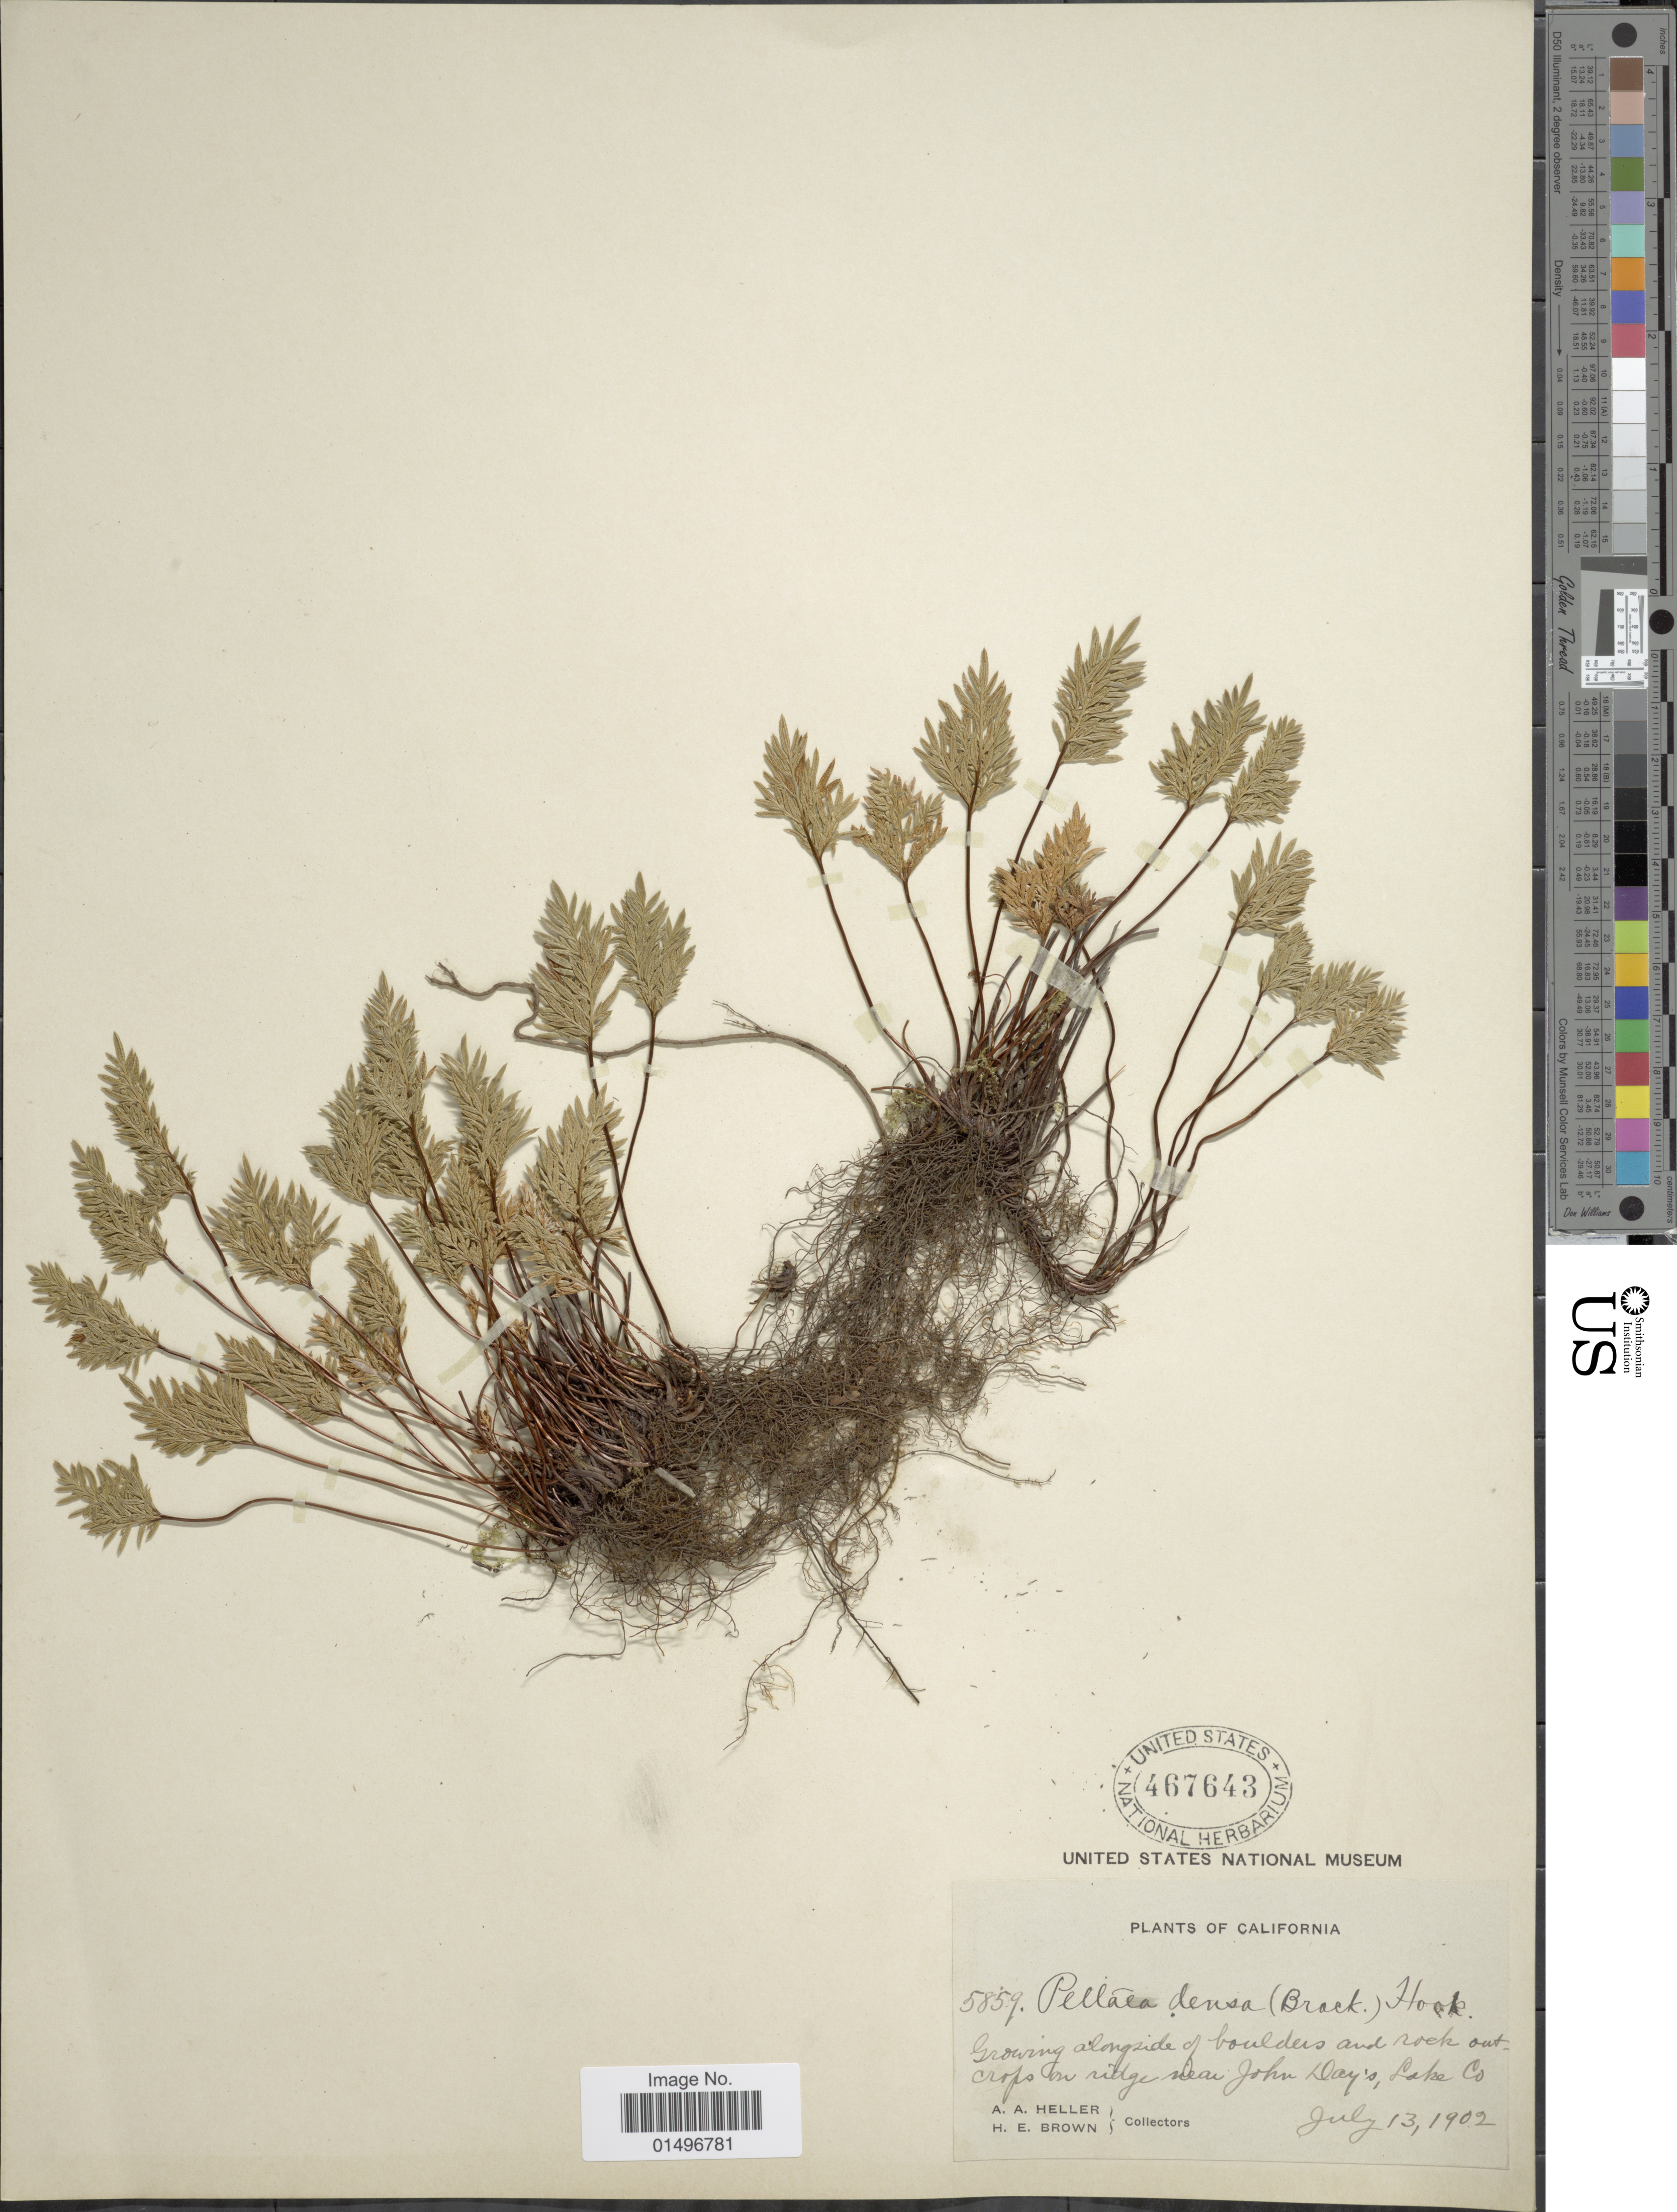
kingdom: Plantae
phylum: Tracheophyta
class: Polypodiopsida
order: Polypodiales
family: Pteridaceae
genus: Aspidotis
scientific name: Aspidotis densa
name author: (Brack.) Lellinger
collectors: A. A. Heller & H. E. Brown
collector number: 5859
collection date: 1902-07-13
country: United States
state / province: California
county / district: Lake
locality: California, near John Day's, Lake Co.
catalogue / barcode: US 467643